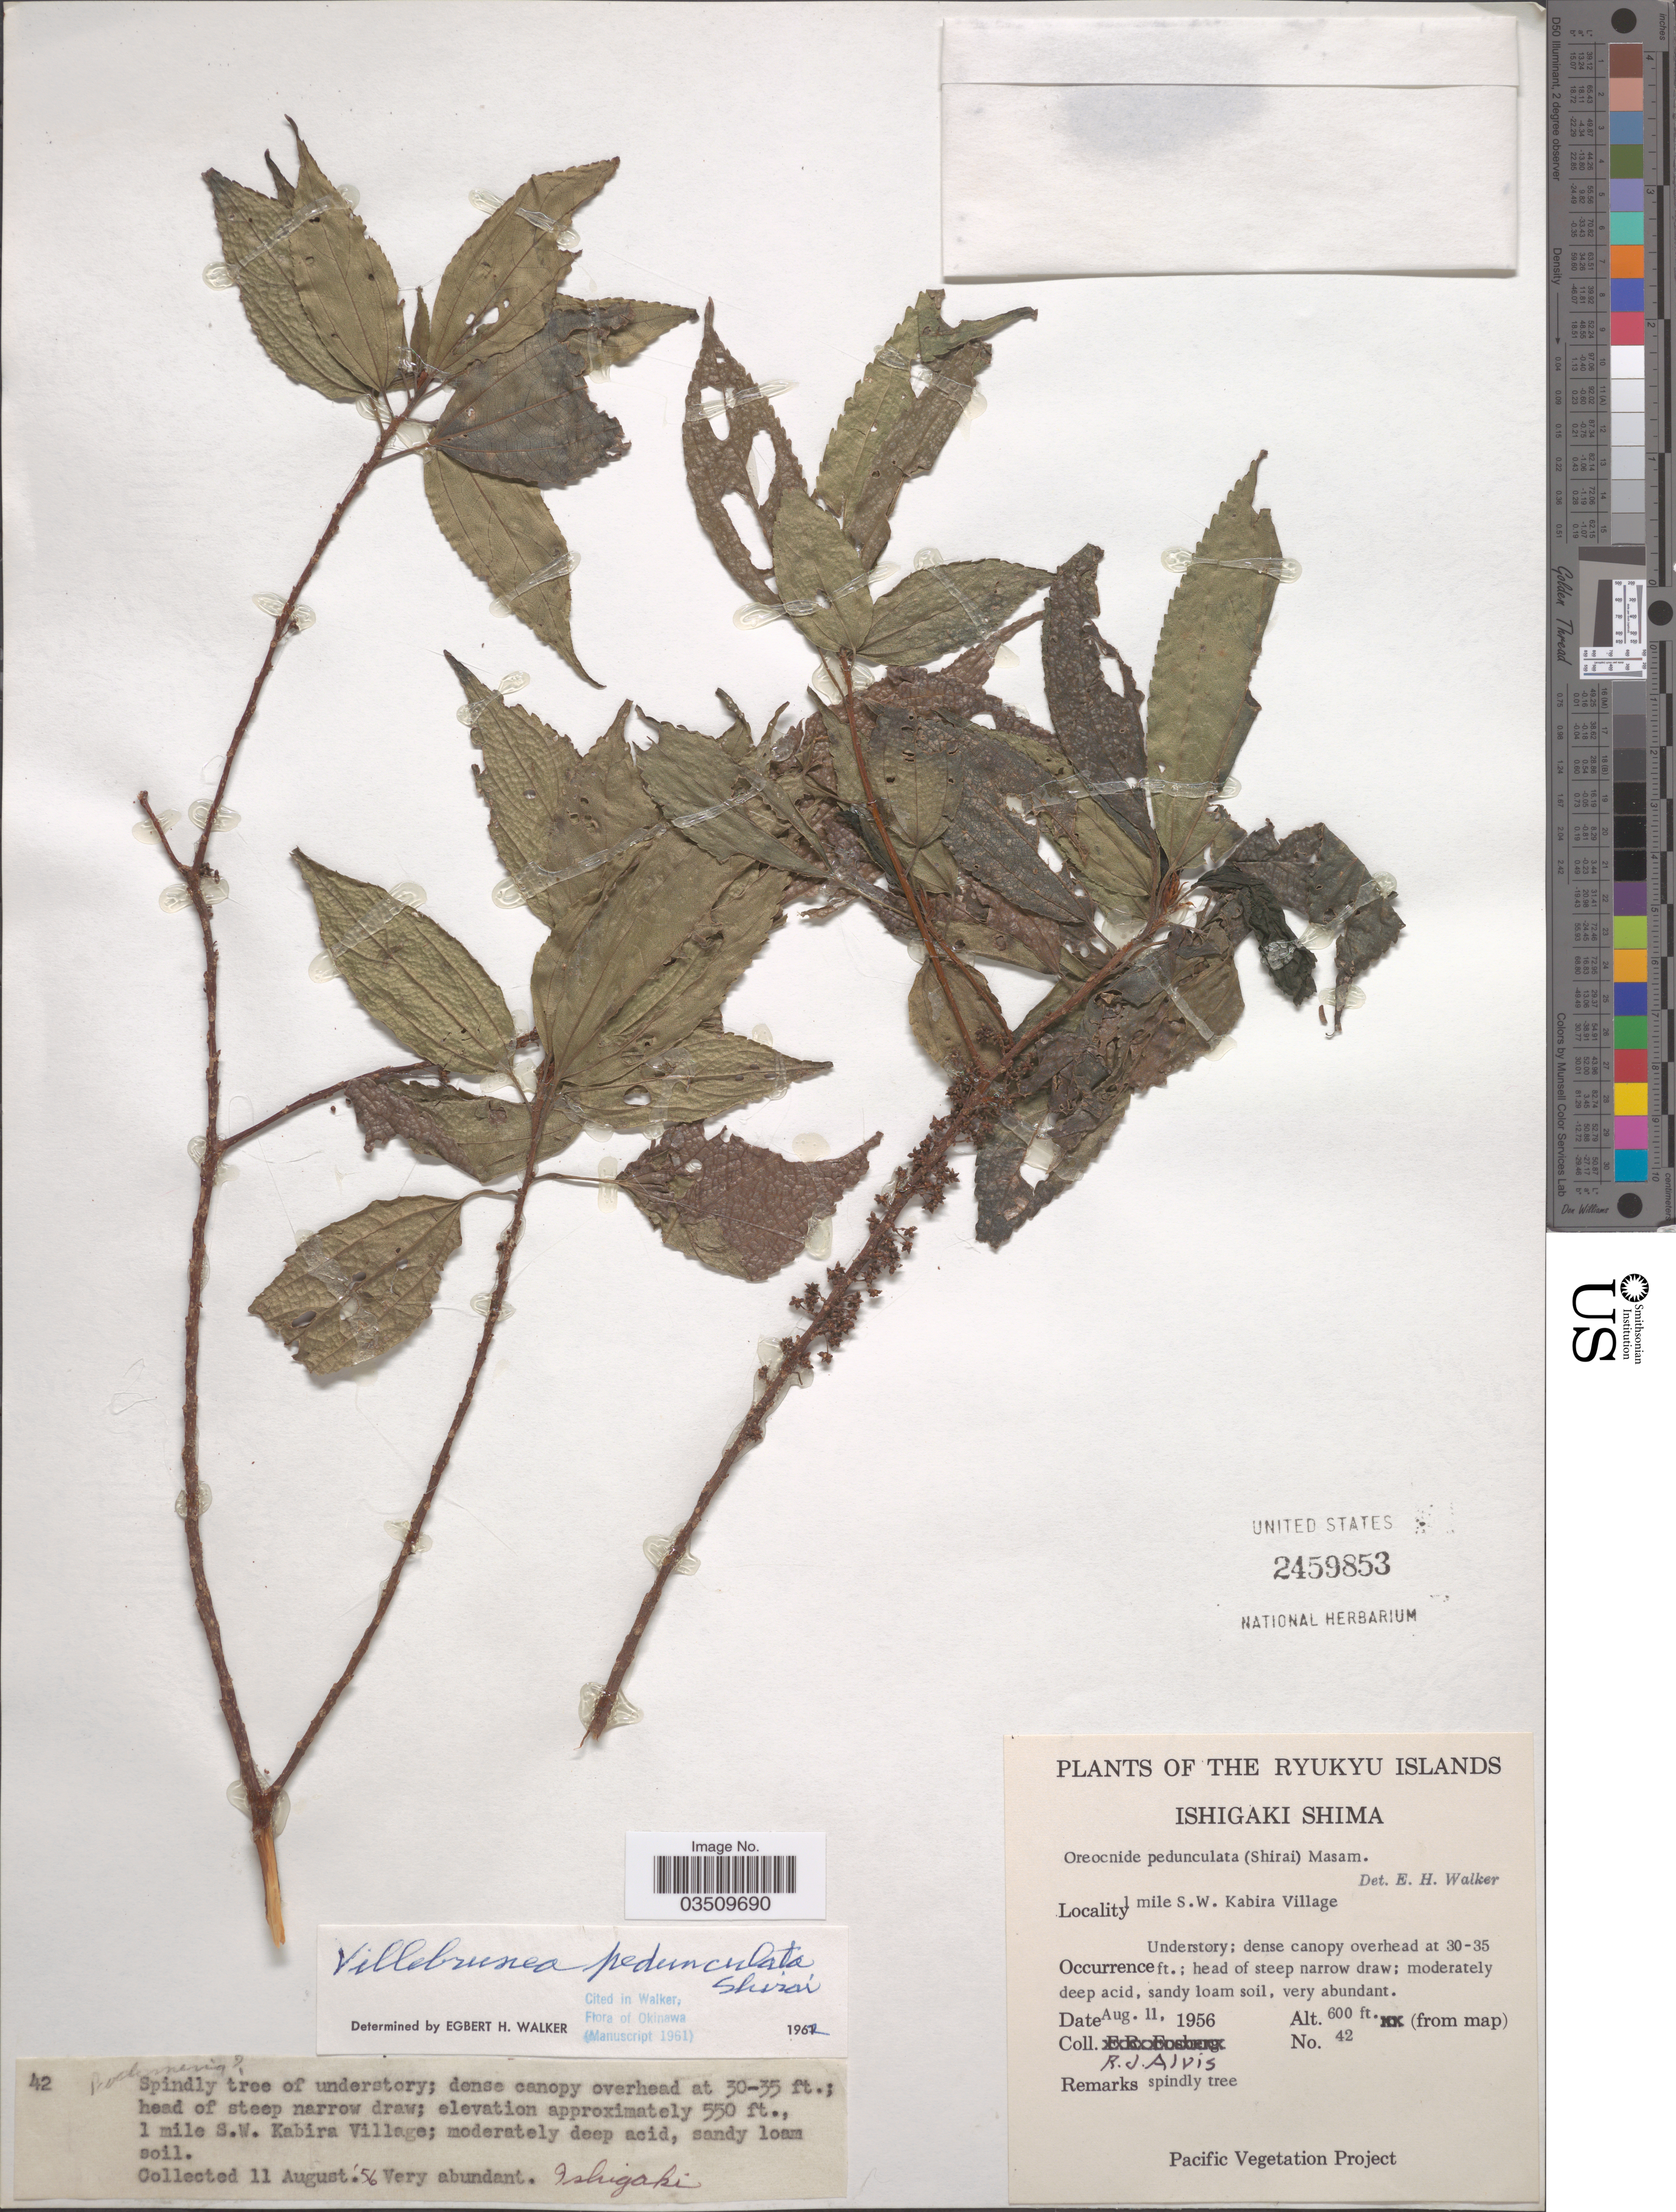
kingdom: Plantae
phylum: Tracheophyta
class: Magnoliopsida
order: Rosales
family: Urticaceae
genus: Oreocnide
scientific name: Oreocnide pedunculata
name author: (Shirai) Masam.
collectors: R. Alvis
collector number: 42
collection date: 1956-08-11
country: Japan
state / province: Okinawa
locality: The Ryukyu Islands. Ishigaki Shima. 1 mile S.W. Kabira Village.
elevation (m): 183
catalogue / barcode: US 2459853